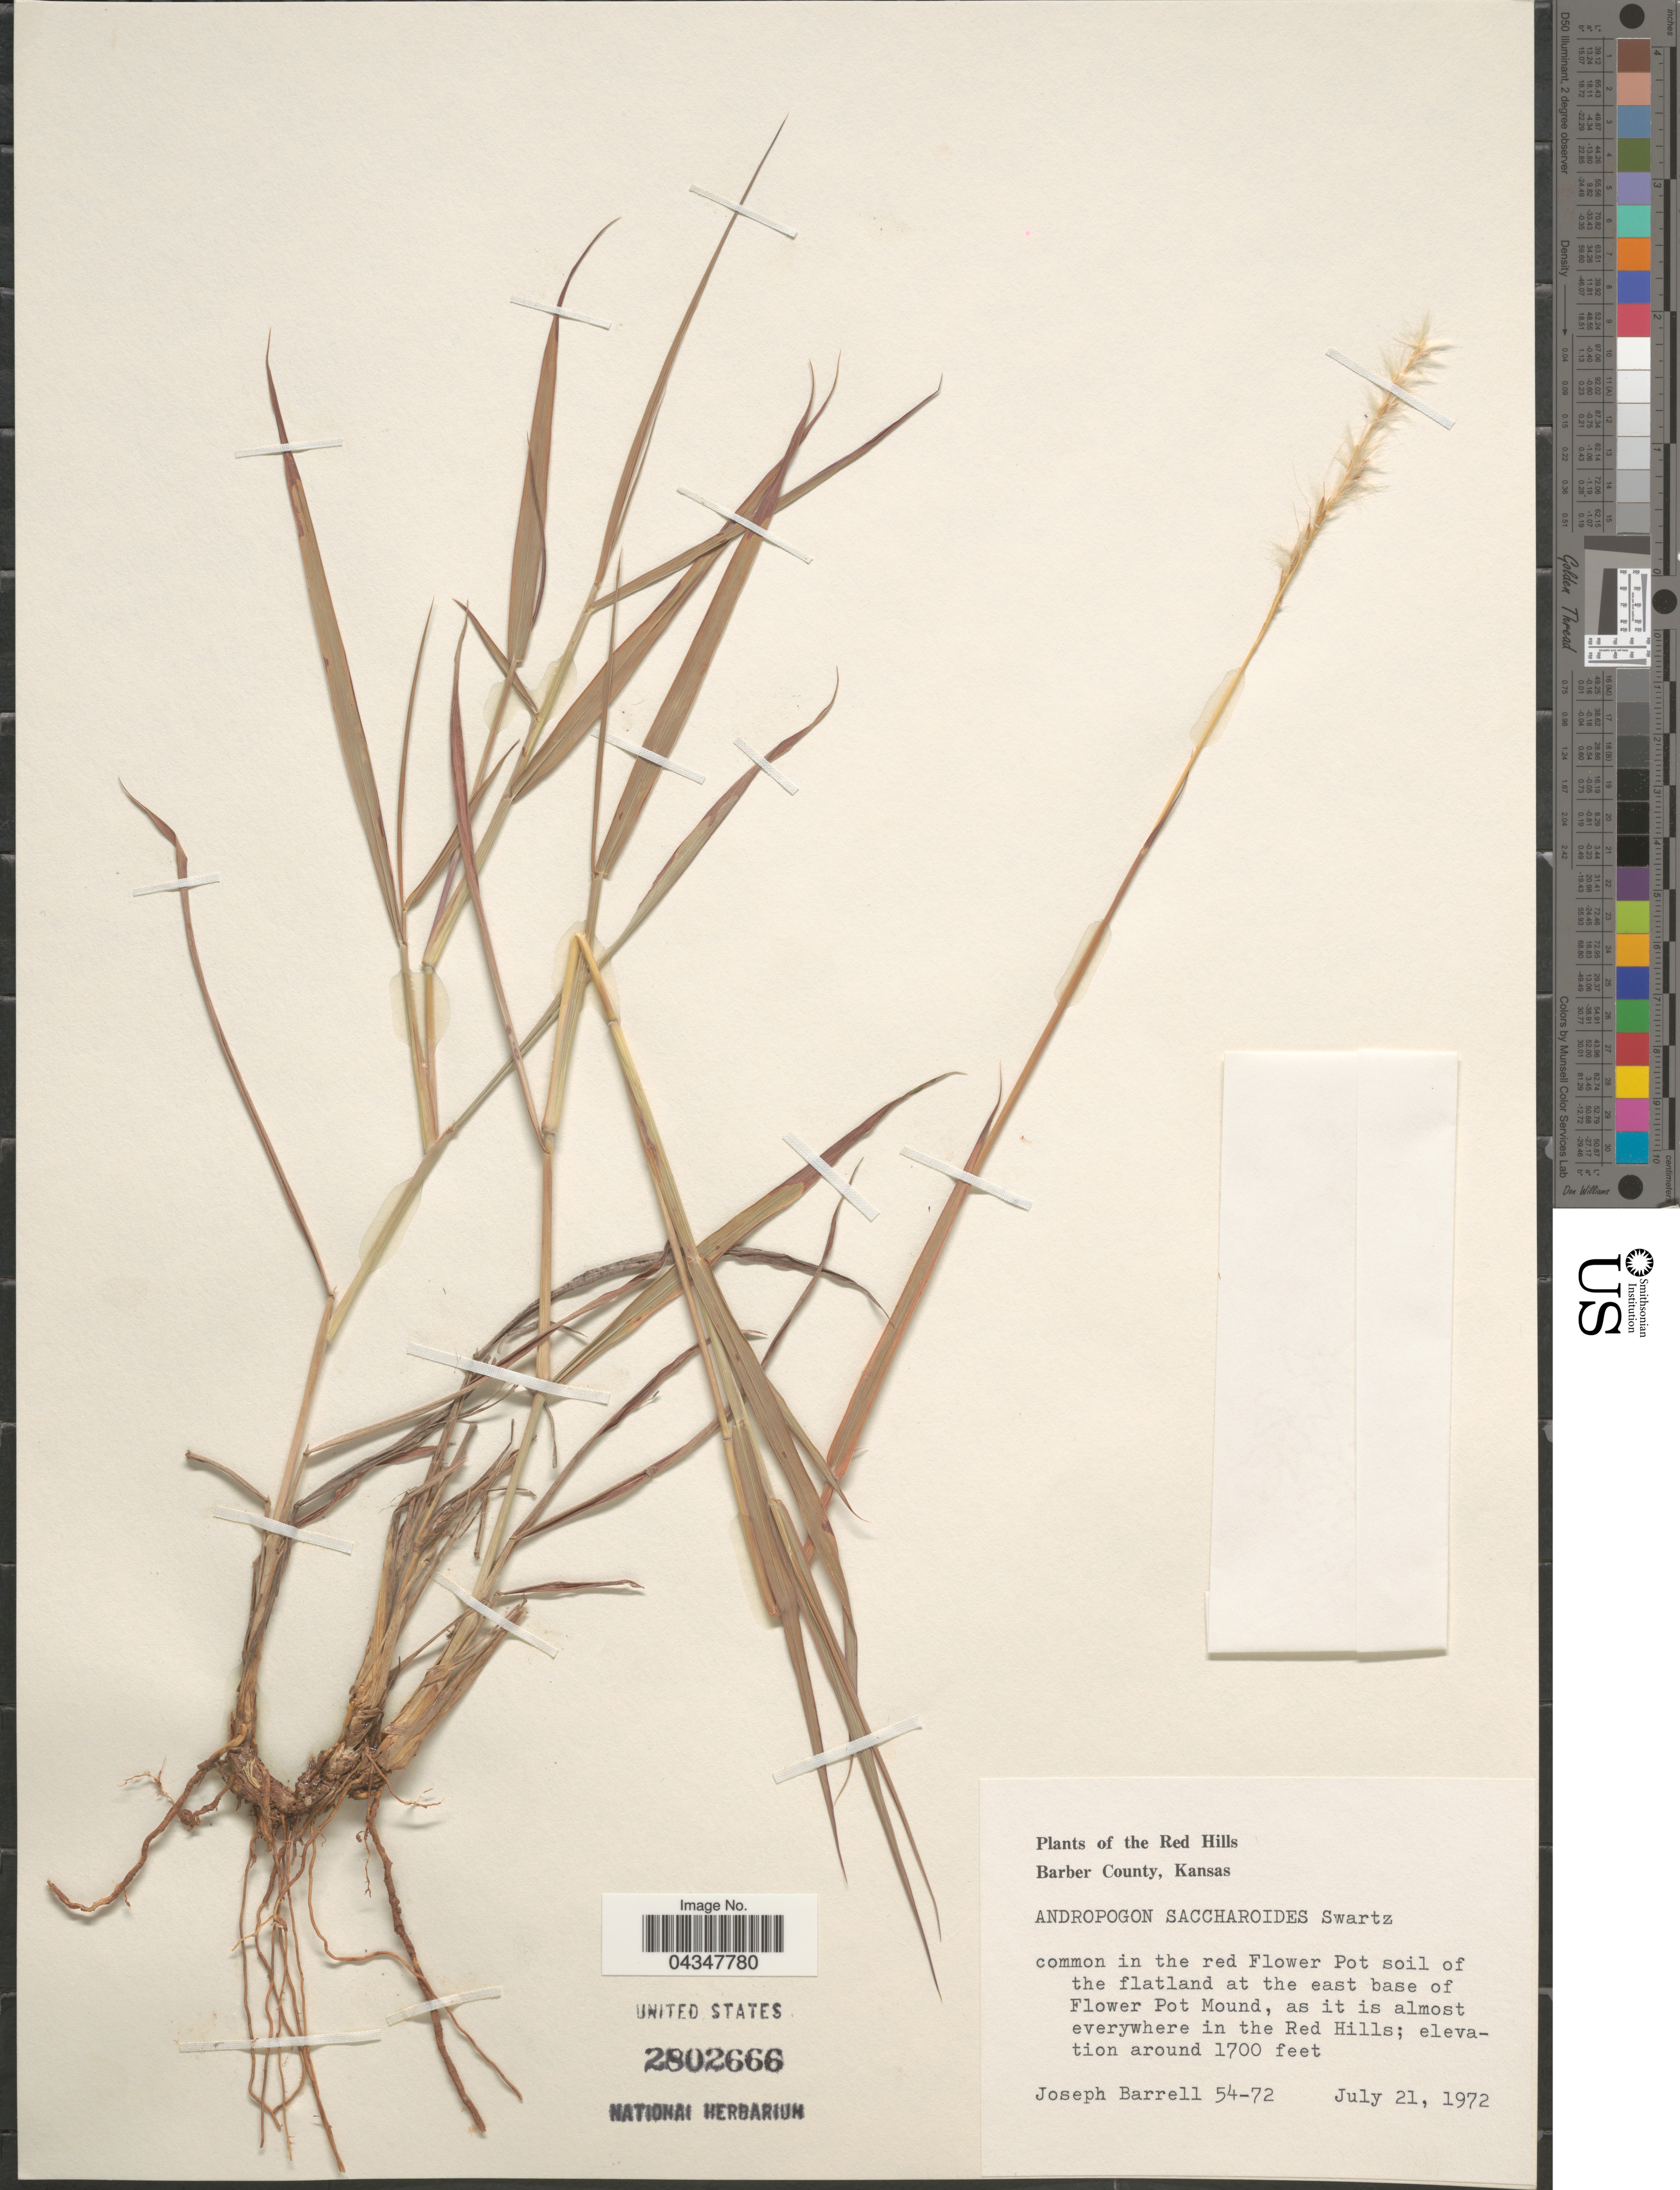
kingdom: Plantae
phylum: Tracheophyta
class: Liliopsida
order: Poales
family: Poaceae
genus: Bothriochloa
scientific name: Bothriochloa saccharoides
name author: (Sw.) Rydb.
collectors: J. Barrell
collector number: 54-72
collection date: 1972-07-21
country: United States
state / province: Kansas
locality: The Red Hills. Barber County. Common in the red Flower Pot soil of the flatland at the east base of Flower Pot Mound, as it is almost everywhere in the Red Hills.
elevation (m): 518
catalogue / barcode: US 2802666